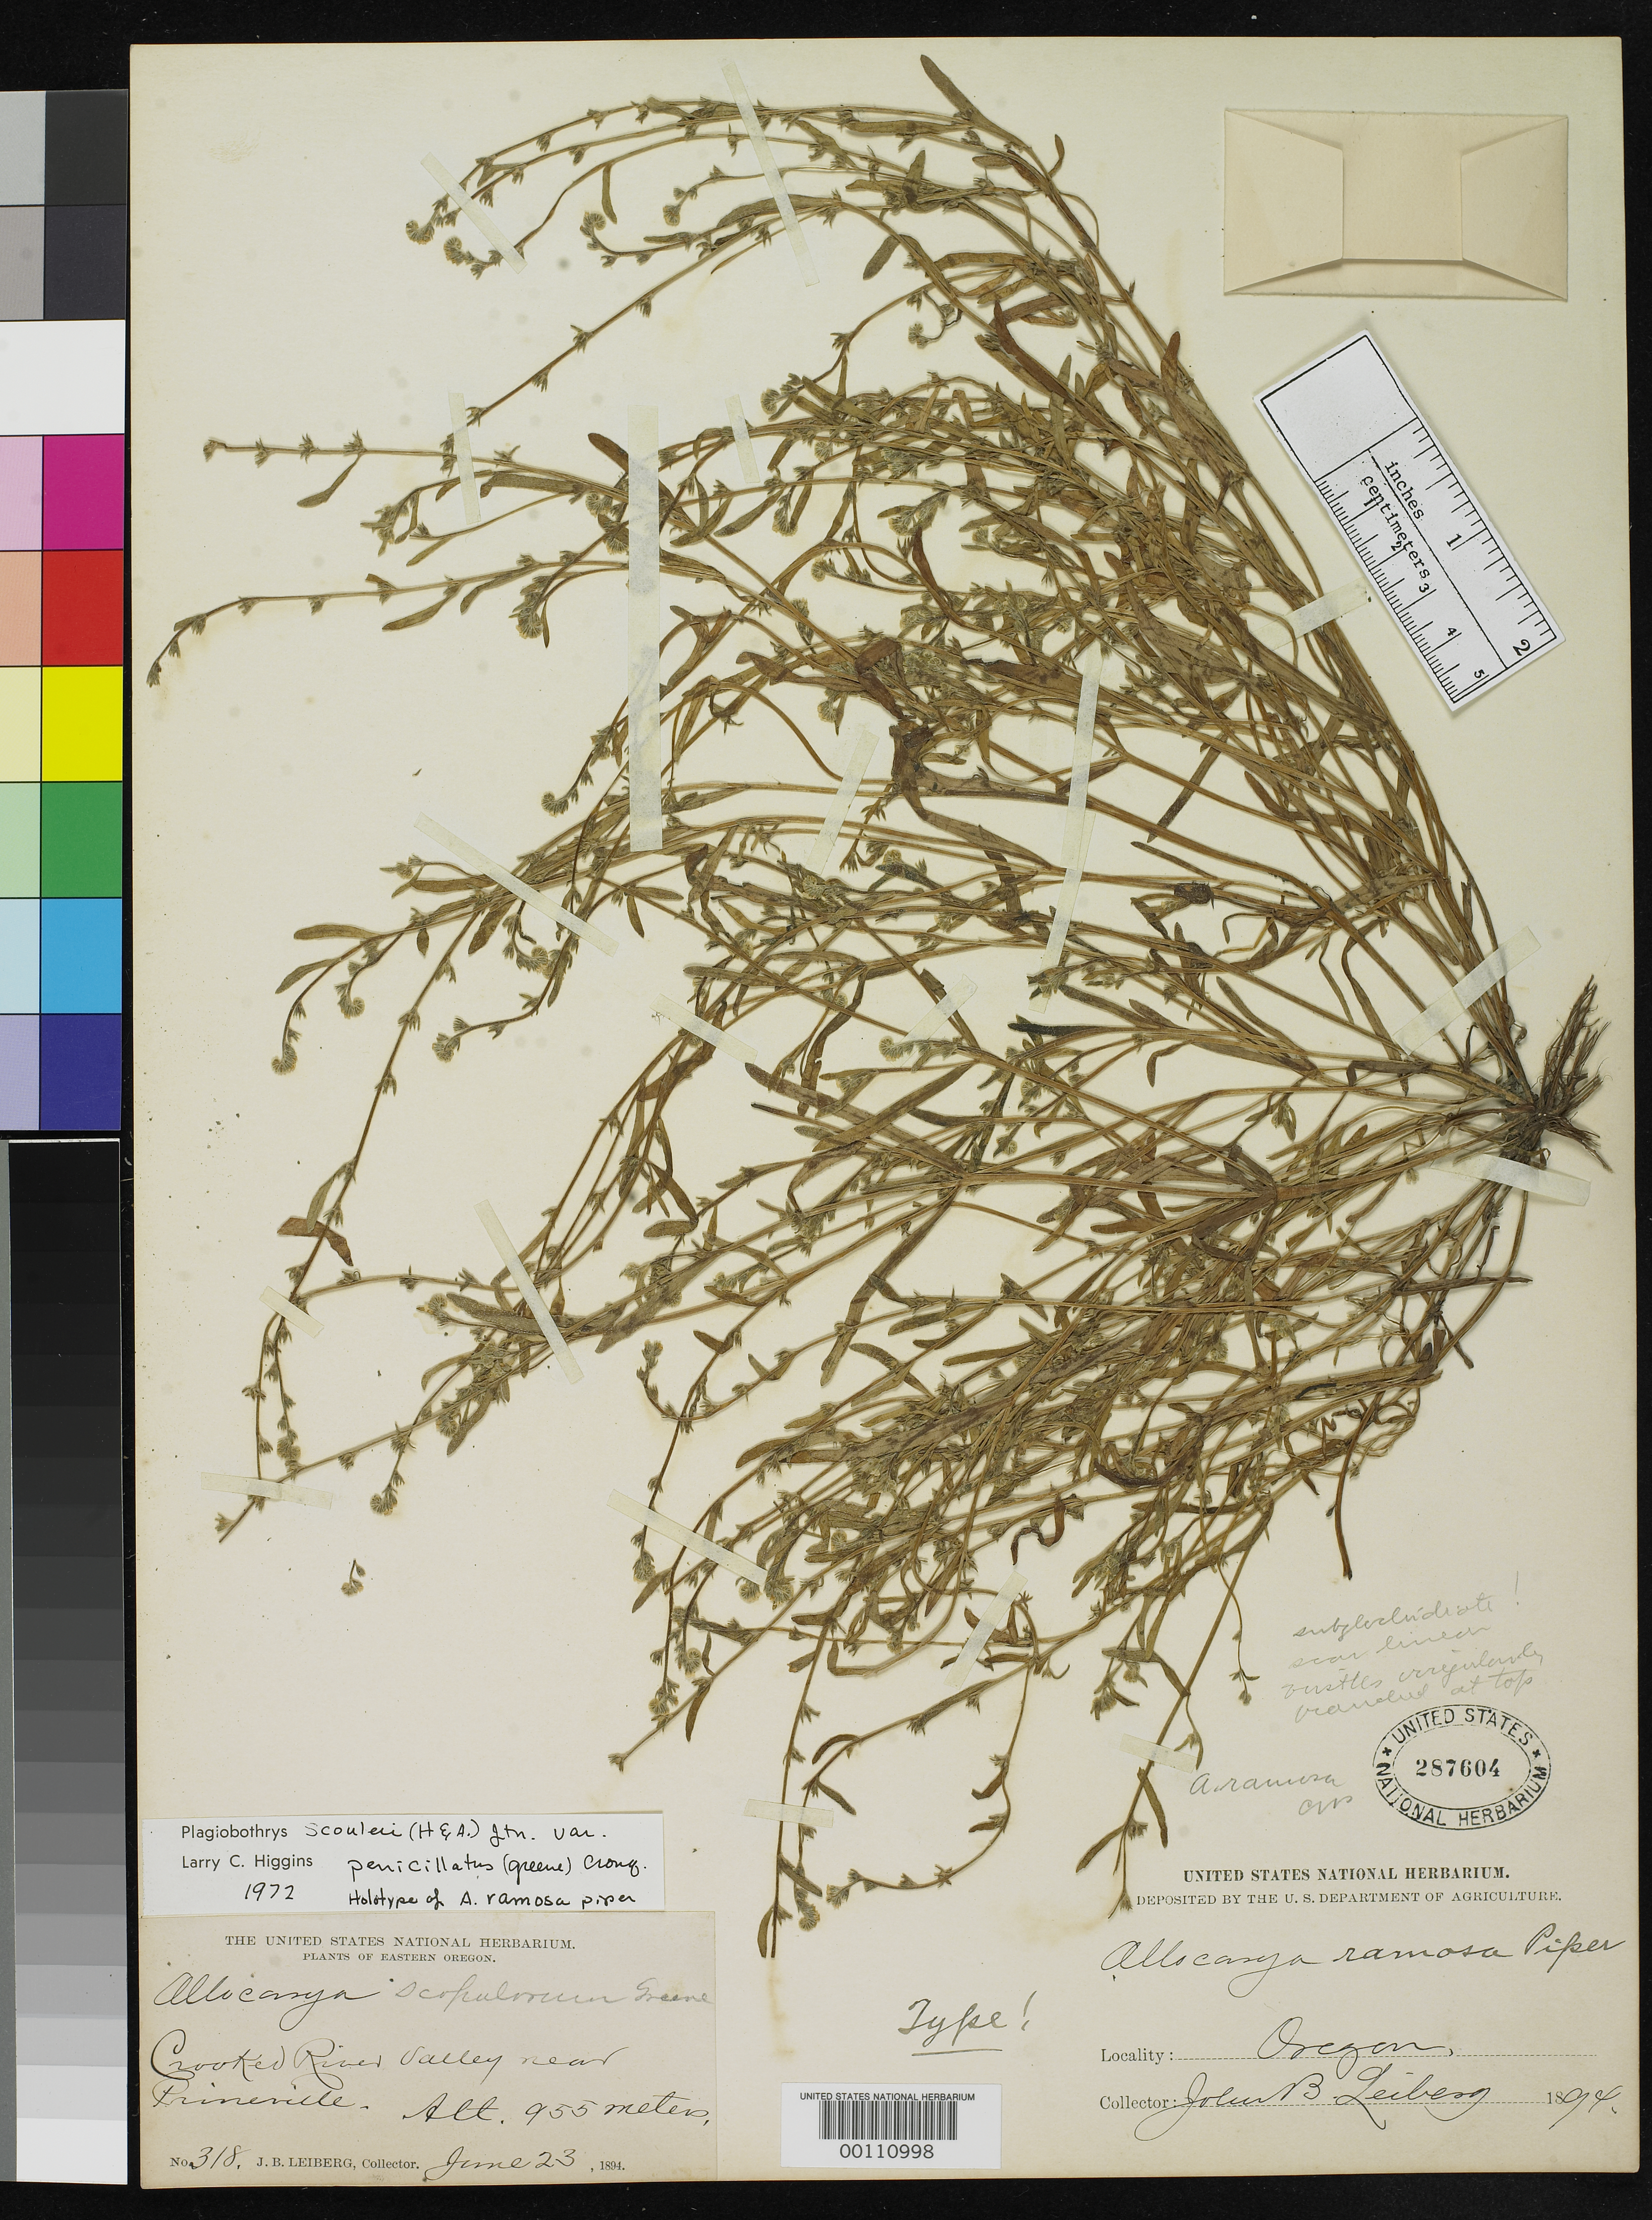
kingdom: Plantae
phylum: Tracheophyta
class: Magnoliopsida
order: Boraginales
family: Boraginaceae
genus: Allocarya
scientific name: Allocarya ramosa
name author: Piper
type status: Holotype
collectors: J. Leiberg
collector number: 318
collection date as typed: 23 Jun 1894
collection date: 1894-06-23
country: United States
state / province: Oregon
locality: Near Prineville, Crooked River Valley.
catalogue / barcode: US 287604